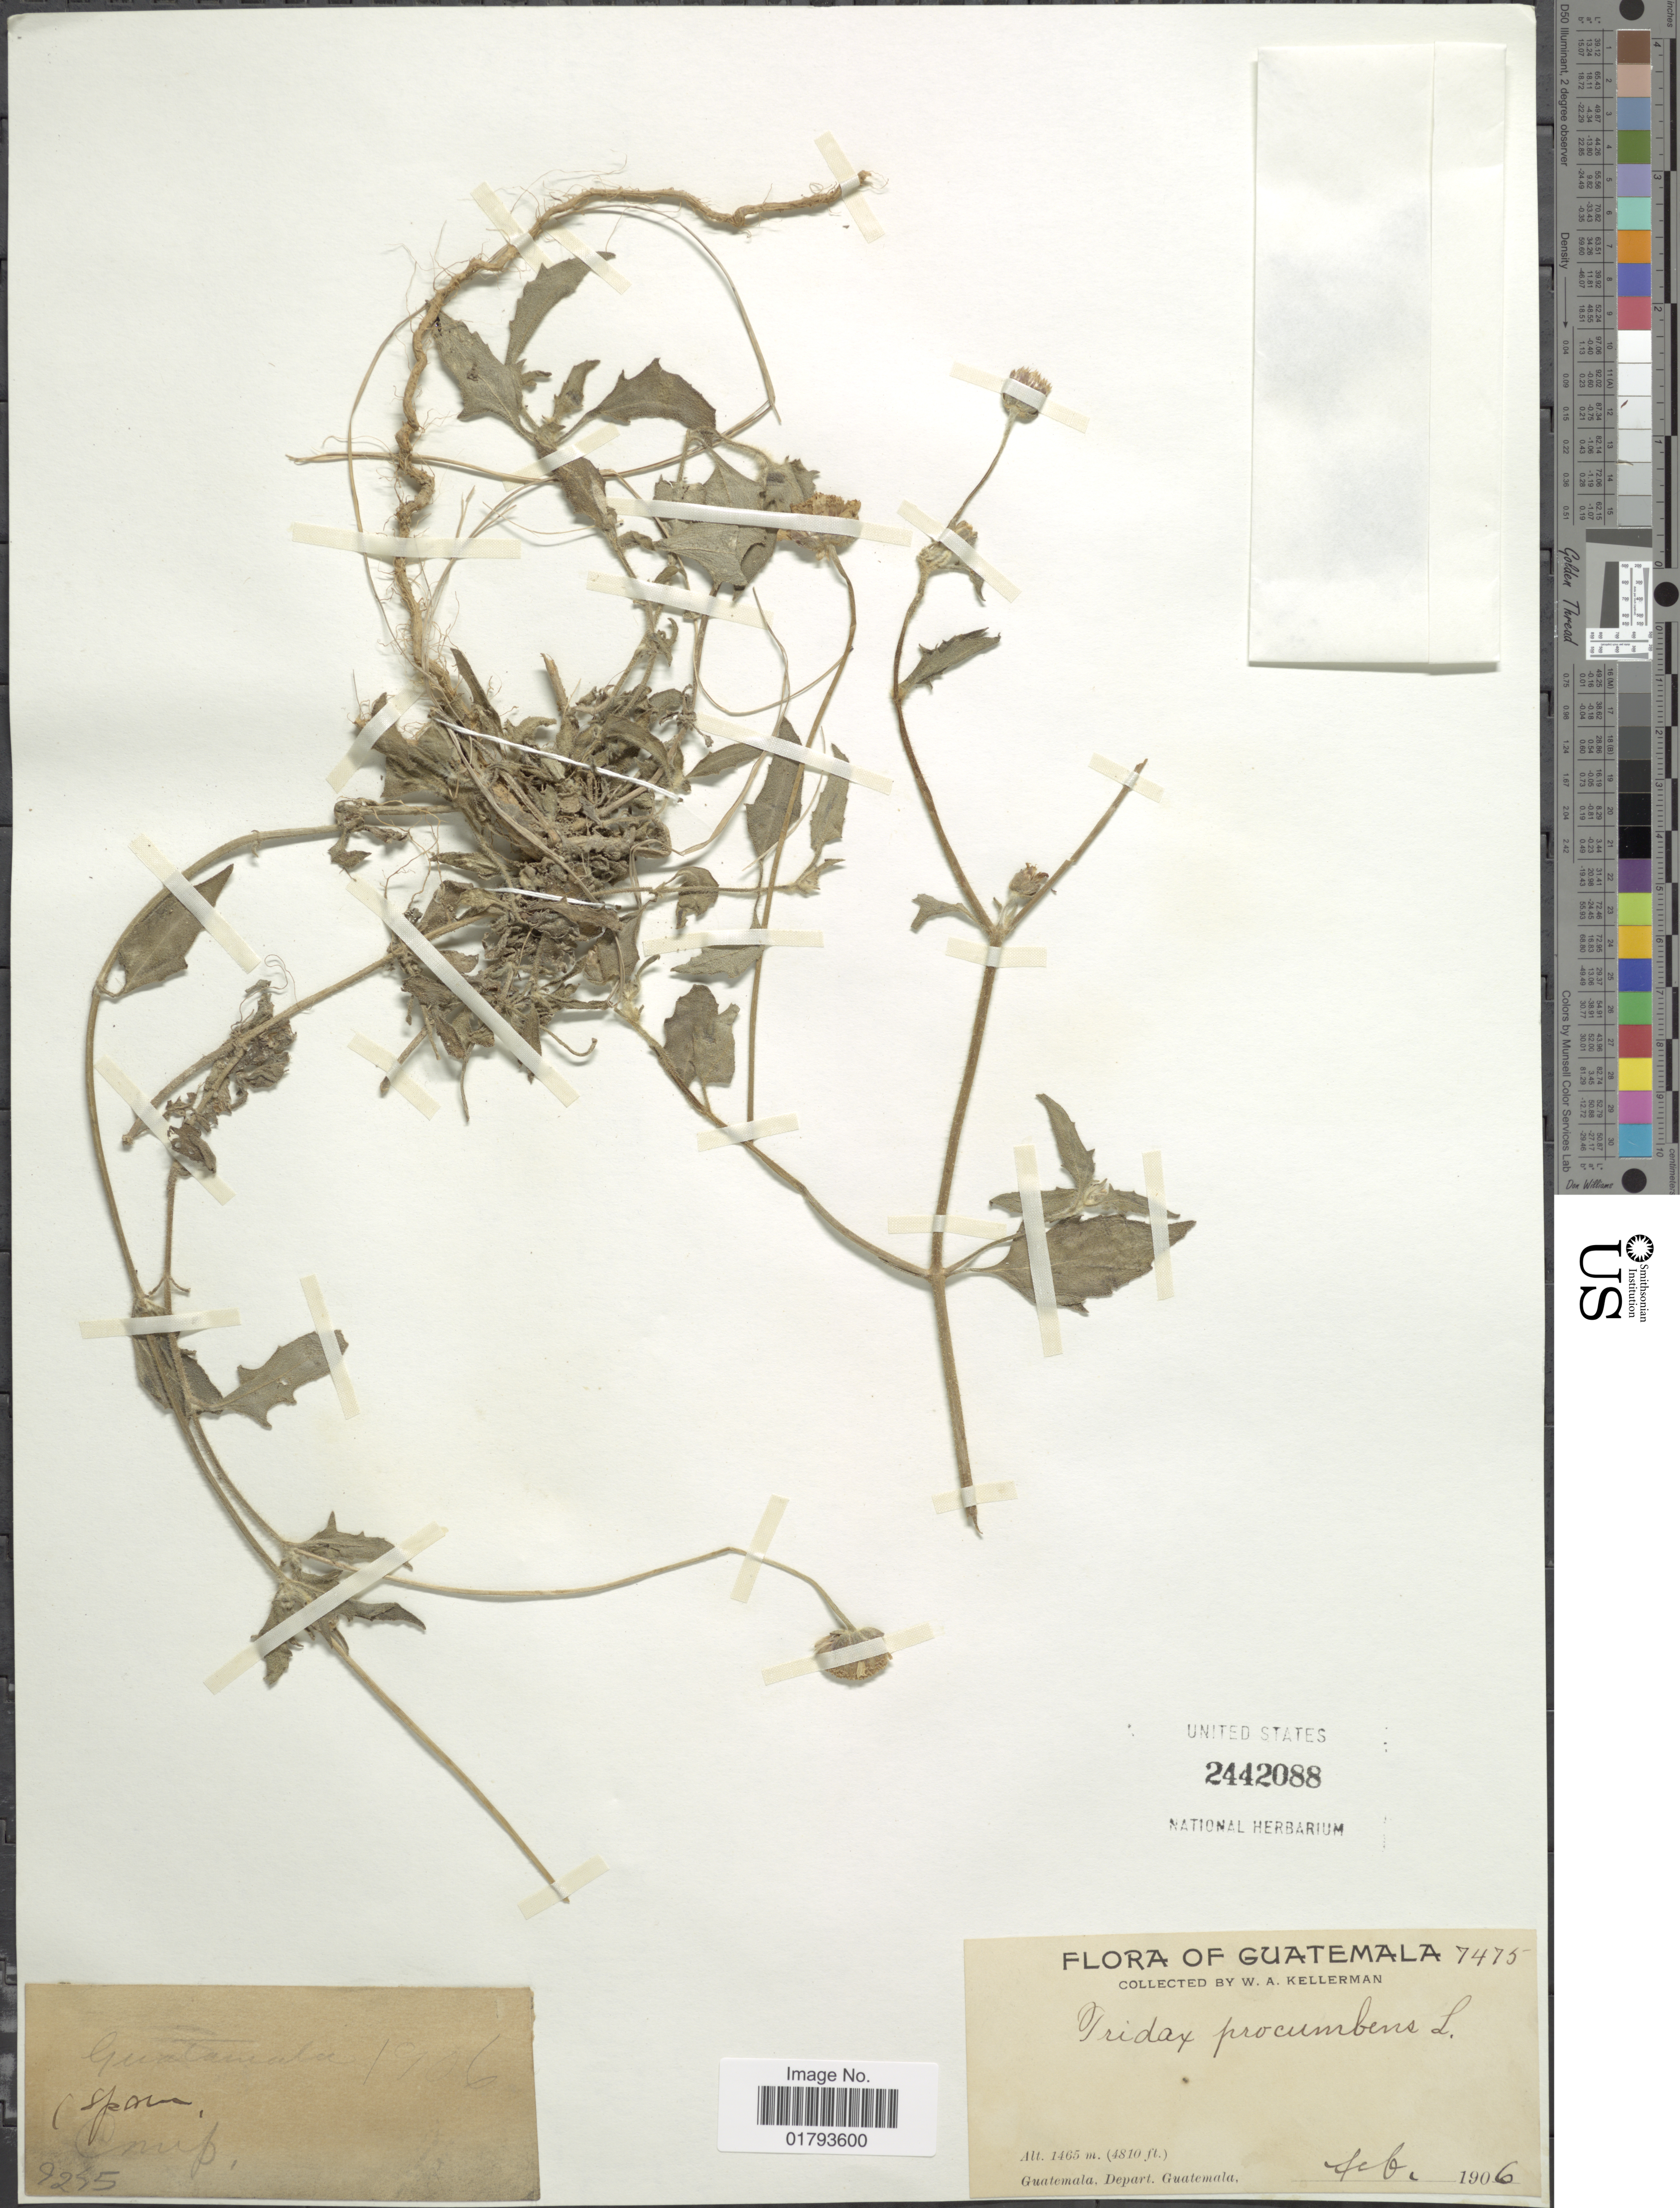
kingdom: Plantae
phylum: Tracheophyta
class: Magnoliopsida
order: Asterales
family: Asteraceae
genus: Tridax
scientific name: Tridax procumbens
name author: L.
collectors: W. Kellerman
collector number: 7475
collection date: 1906-02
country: Guatemala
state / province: Guatemala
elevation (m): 1465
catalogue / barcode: US 2442088